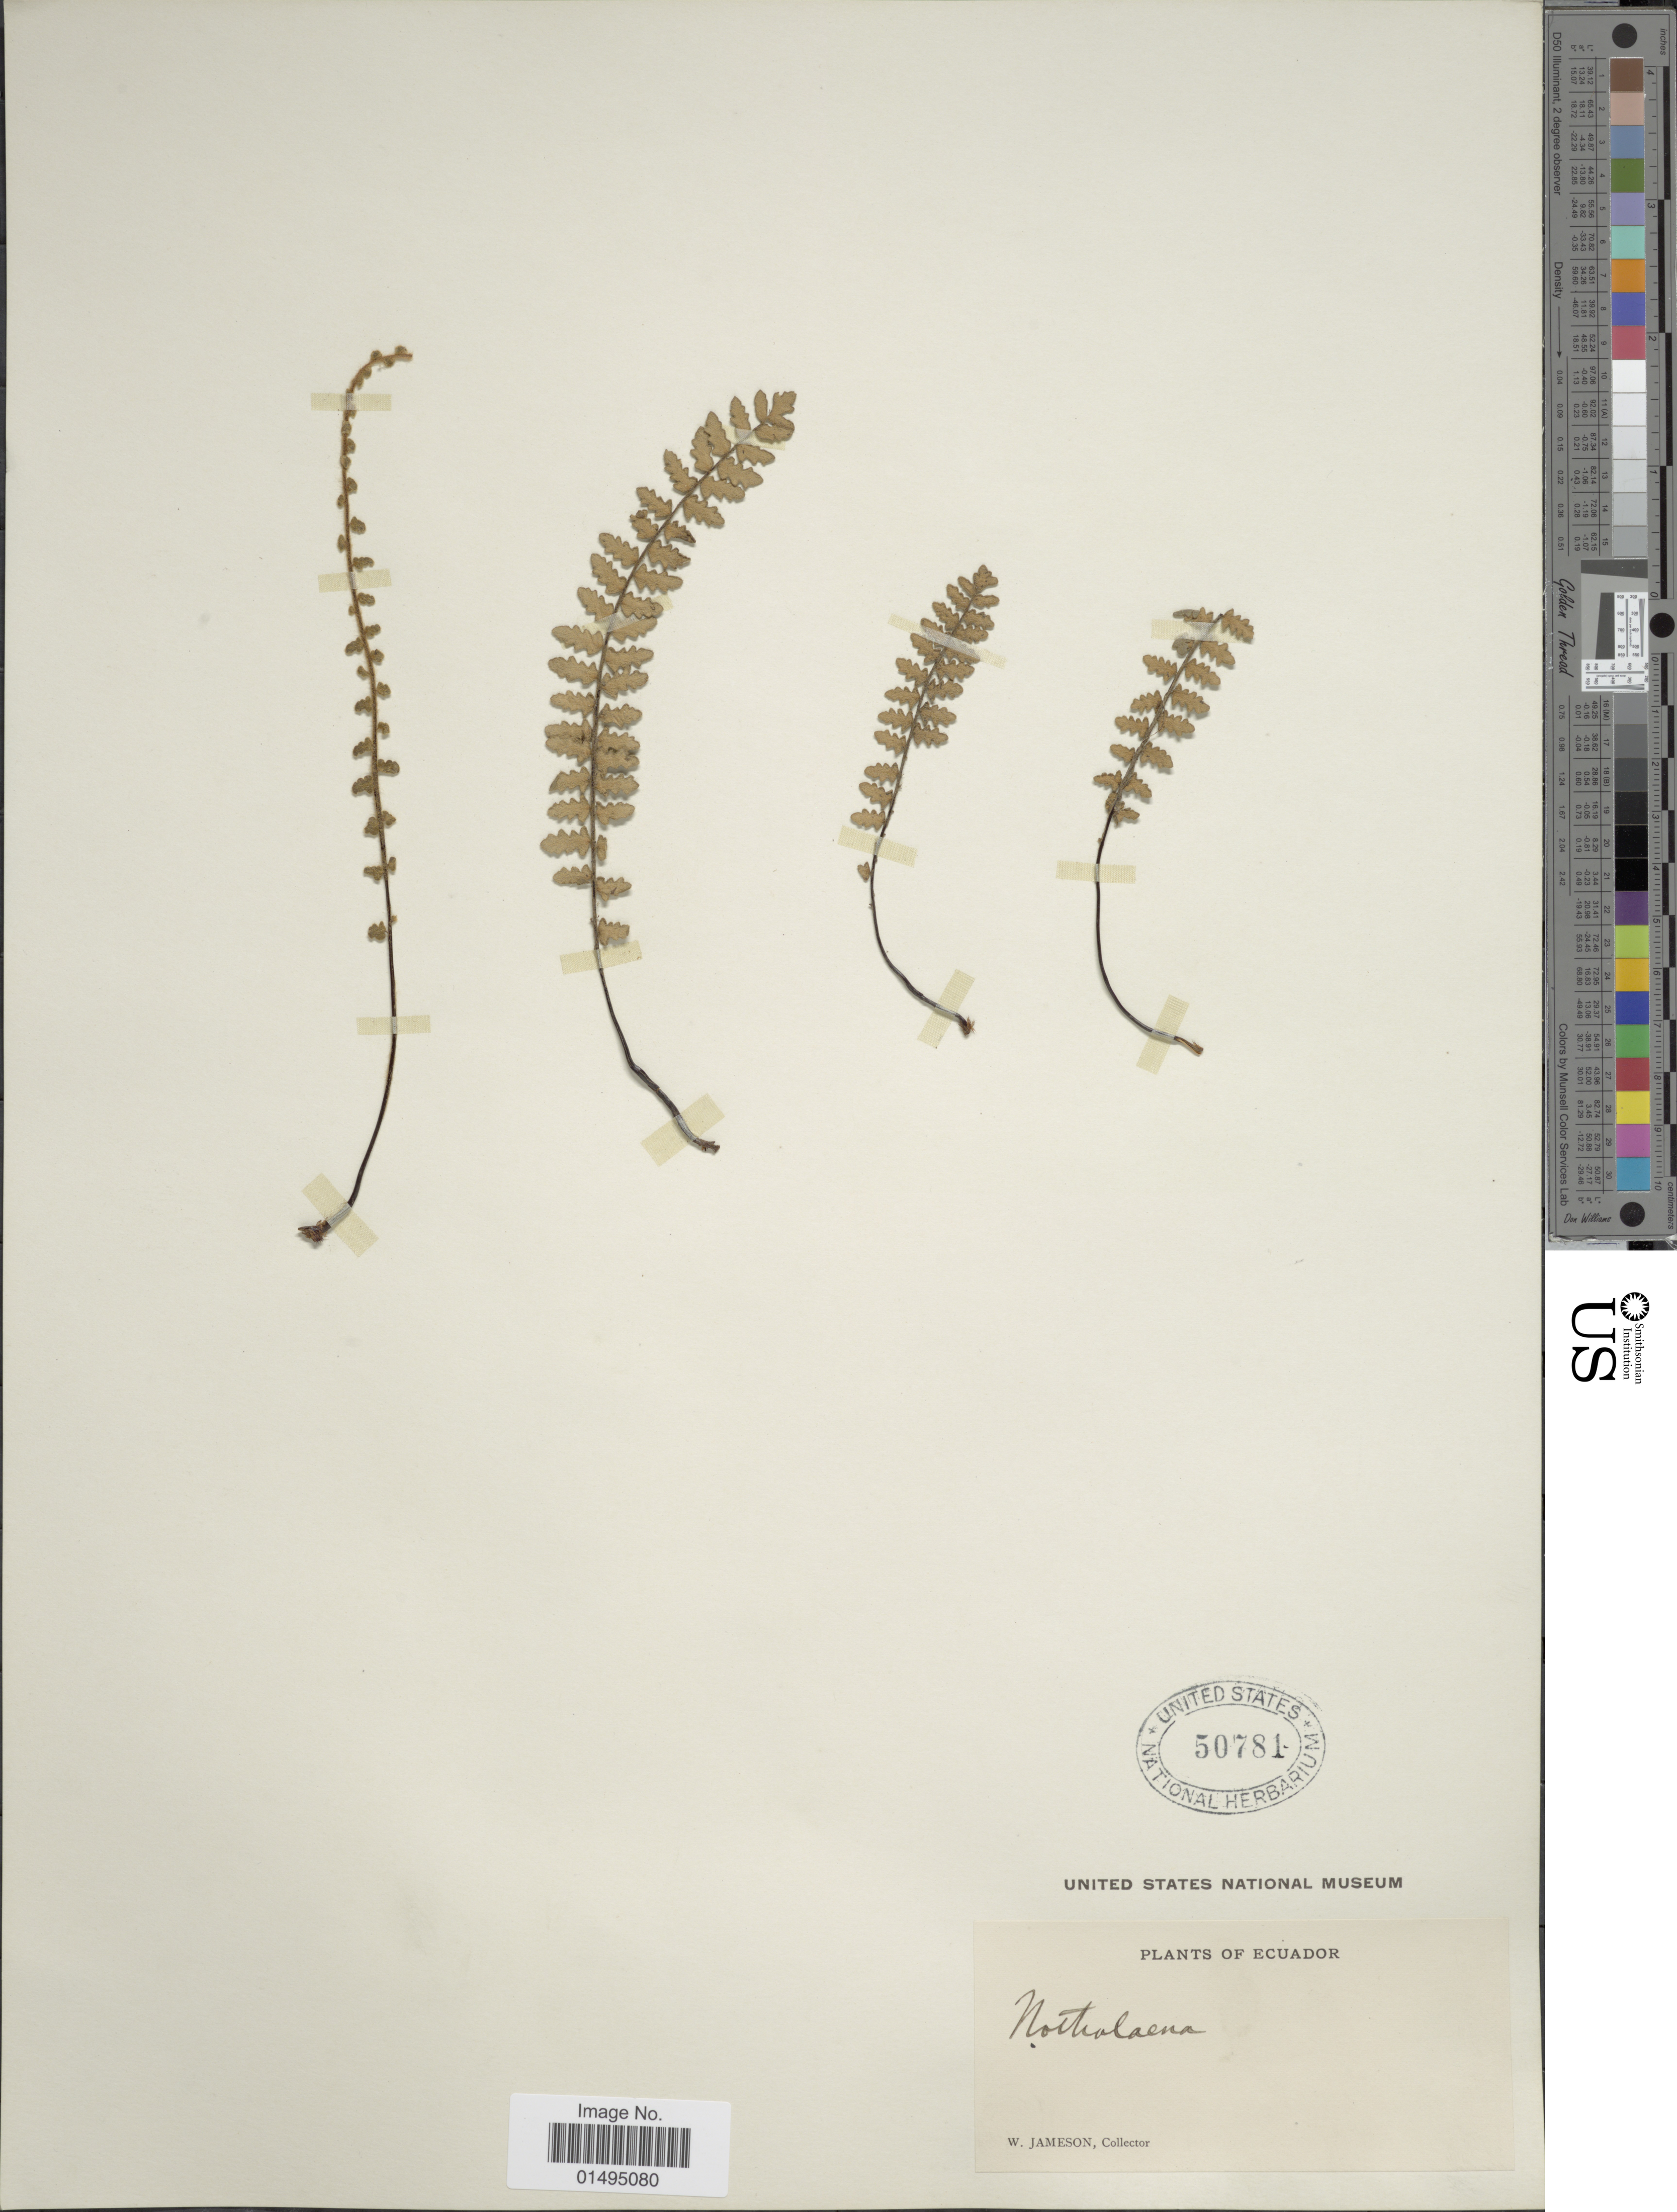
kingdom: Plantae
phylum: Tracheophyta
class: Polypodiopsida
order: Polypodiales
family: Pteridaceae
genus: Myriopteris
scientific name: Myriopteris aurea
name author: (Poir.) Grusz & Windham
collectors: W. Jameson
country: Ecuador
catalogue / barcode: US 50781